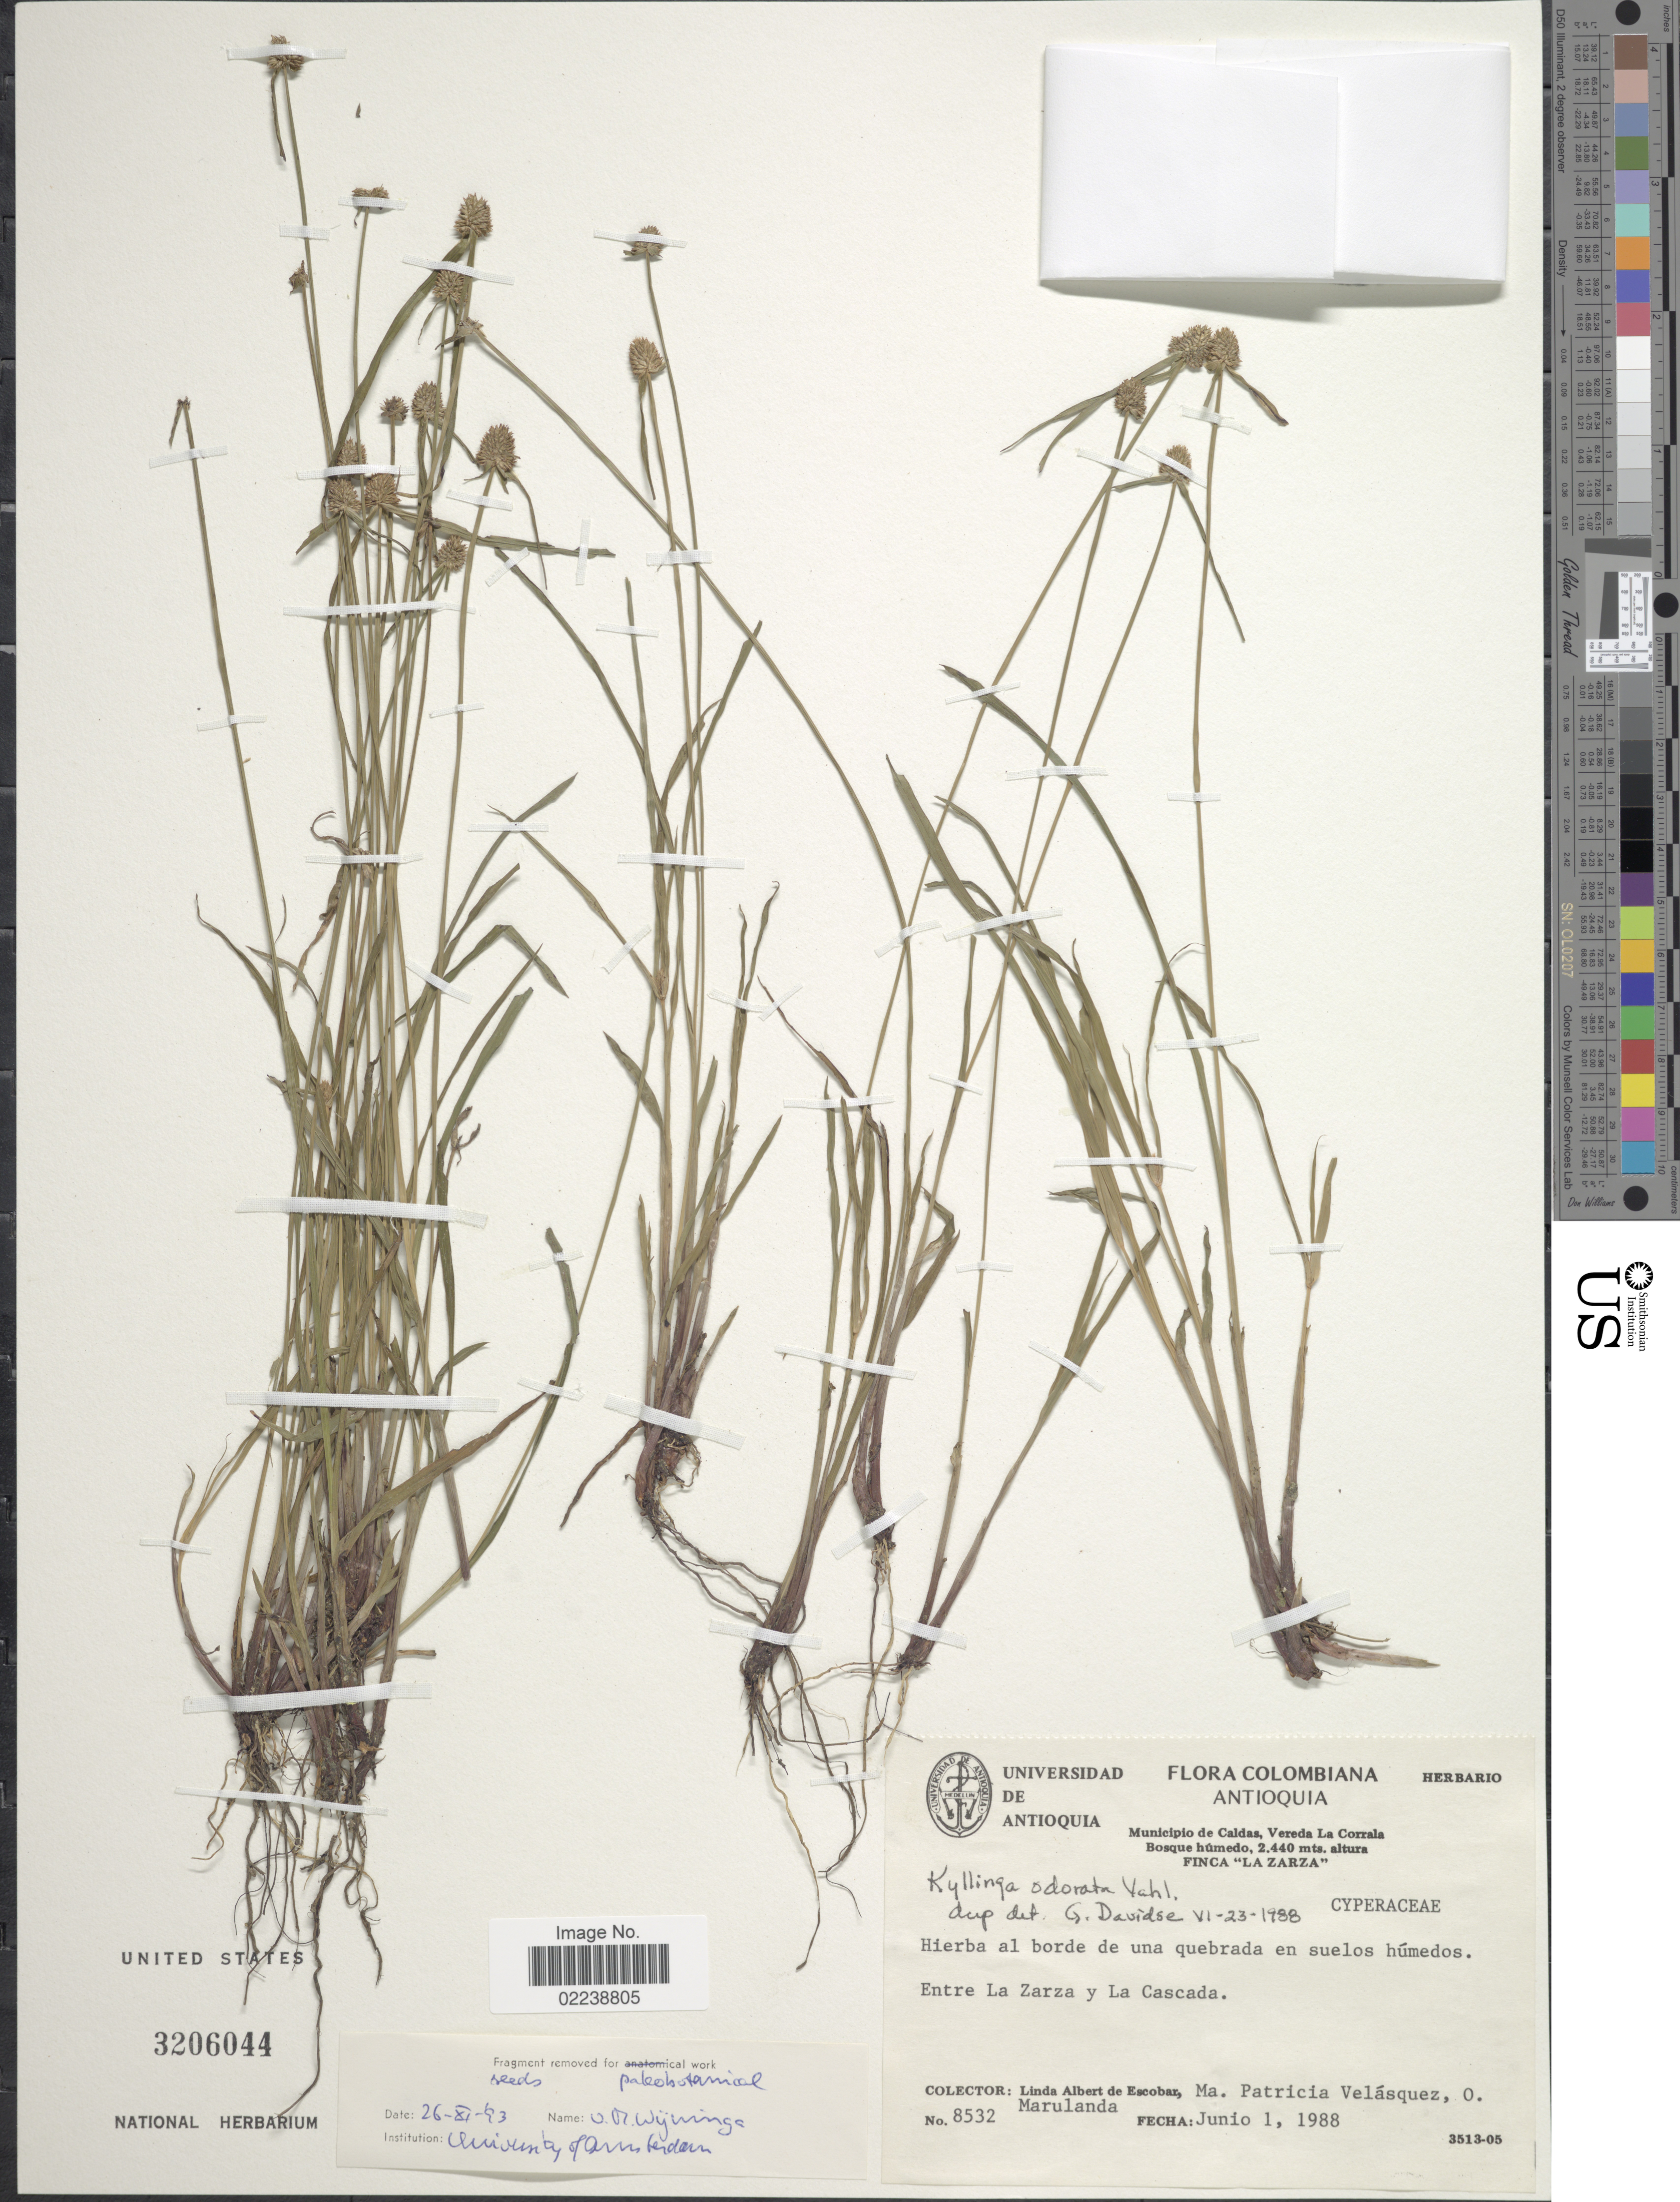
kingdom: Plantae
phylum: Tracheophyta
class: Liliopsida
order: Poales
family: Cyperaceae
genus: Cyperus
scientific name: Cyperus sesquiflorus subsp. sesquiflorus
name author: (Torr.) Mattf. & Kük.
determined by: Strong, M. T., (US), Smithsonian Institution - National Museum of Natural History (UNITED STATES)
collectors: L. K. de Escobar, P. Velasquez & O. Marulanda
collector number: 8532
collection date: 1988-06-01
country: Colombia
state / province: Antioquia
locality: Municipio de Caldas, Vereda La Corrala, Finca "La Zarza" Entre La Zarza y la Cascada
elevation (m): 2440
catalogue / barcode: US 3206044